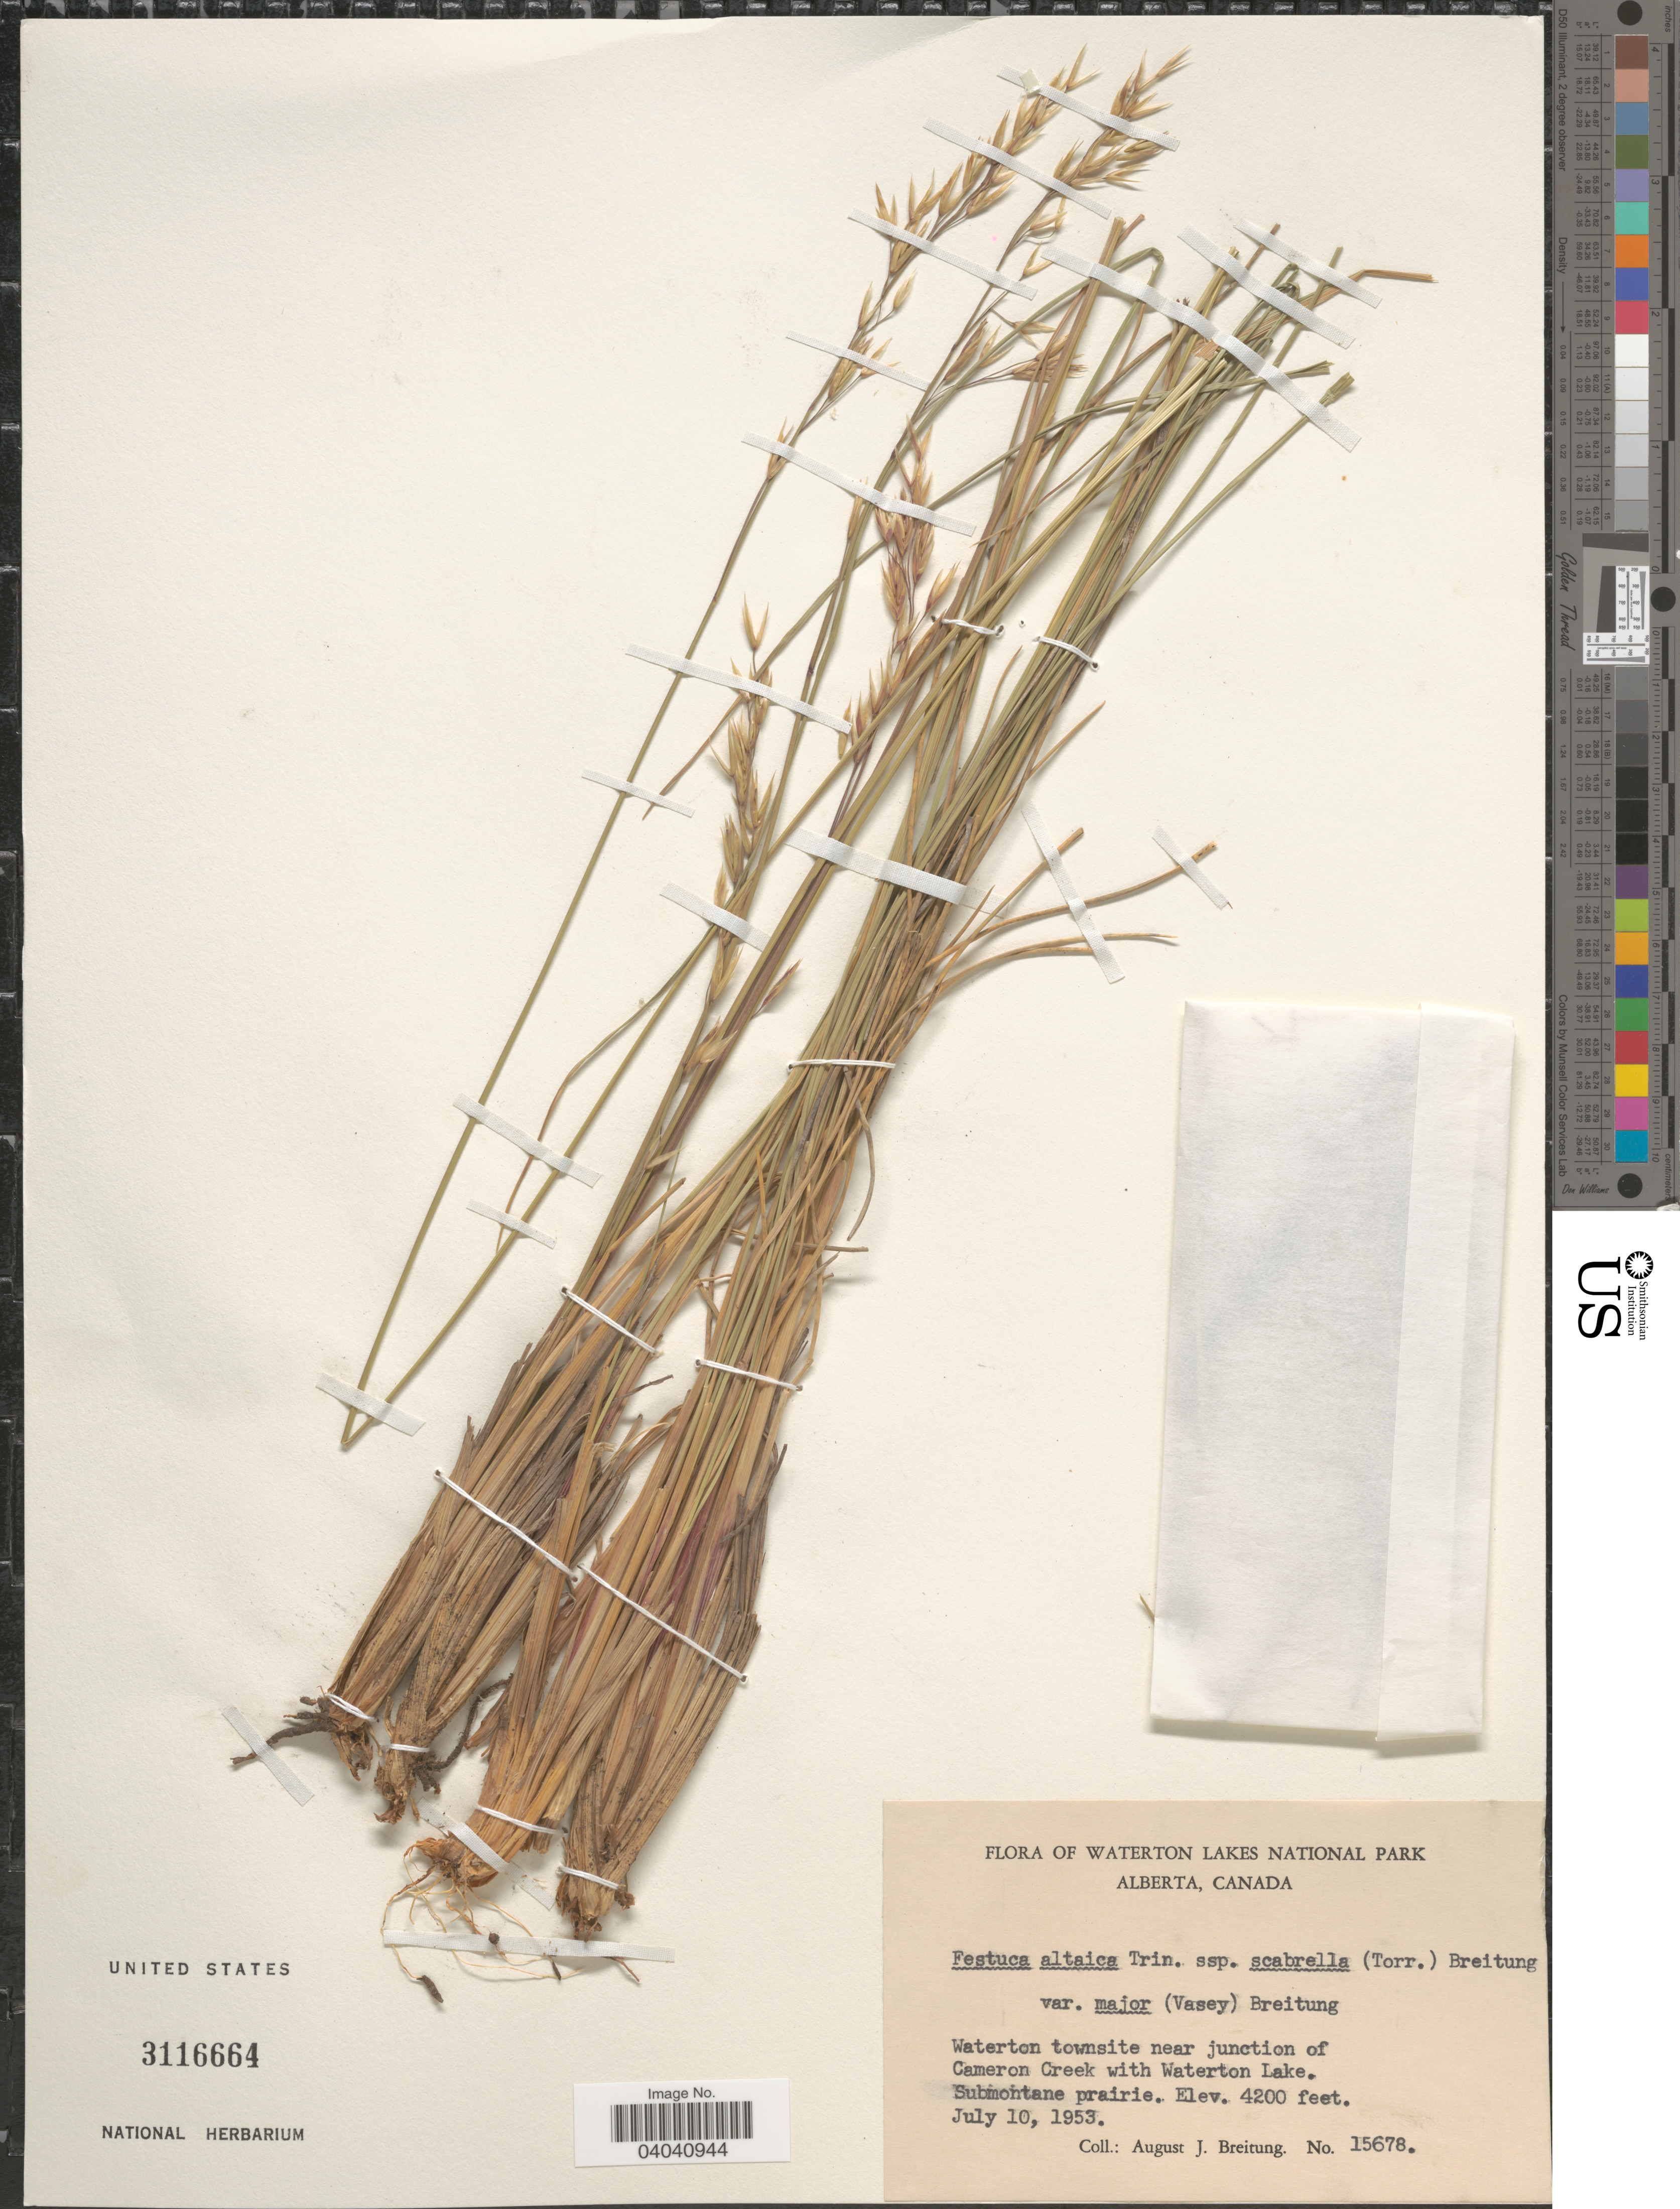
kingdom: Plantae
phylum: Tracheophyta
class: Liliopsida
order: Poales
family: Poaceae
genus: Festuca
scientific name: Festuca altaica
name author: Trin.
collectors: A. Breitung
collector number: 15678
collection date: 1953-07-10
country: Canada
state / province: Alberta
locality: Waterton Lakes National Park. Waterton townsite near junction of Cameron Creek with Waterton Lake.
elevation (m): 1280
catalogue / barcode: US 3116664